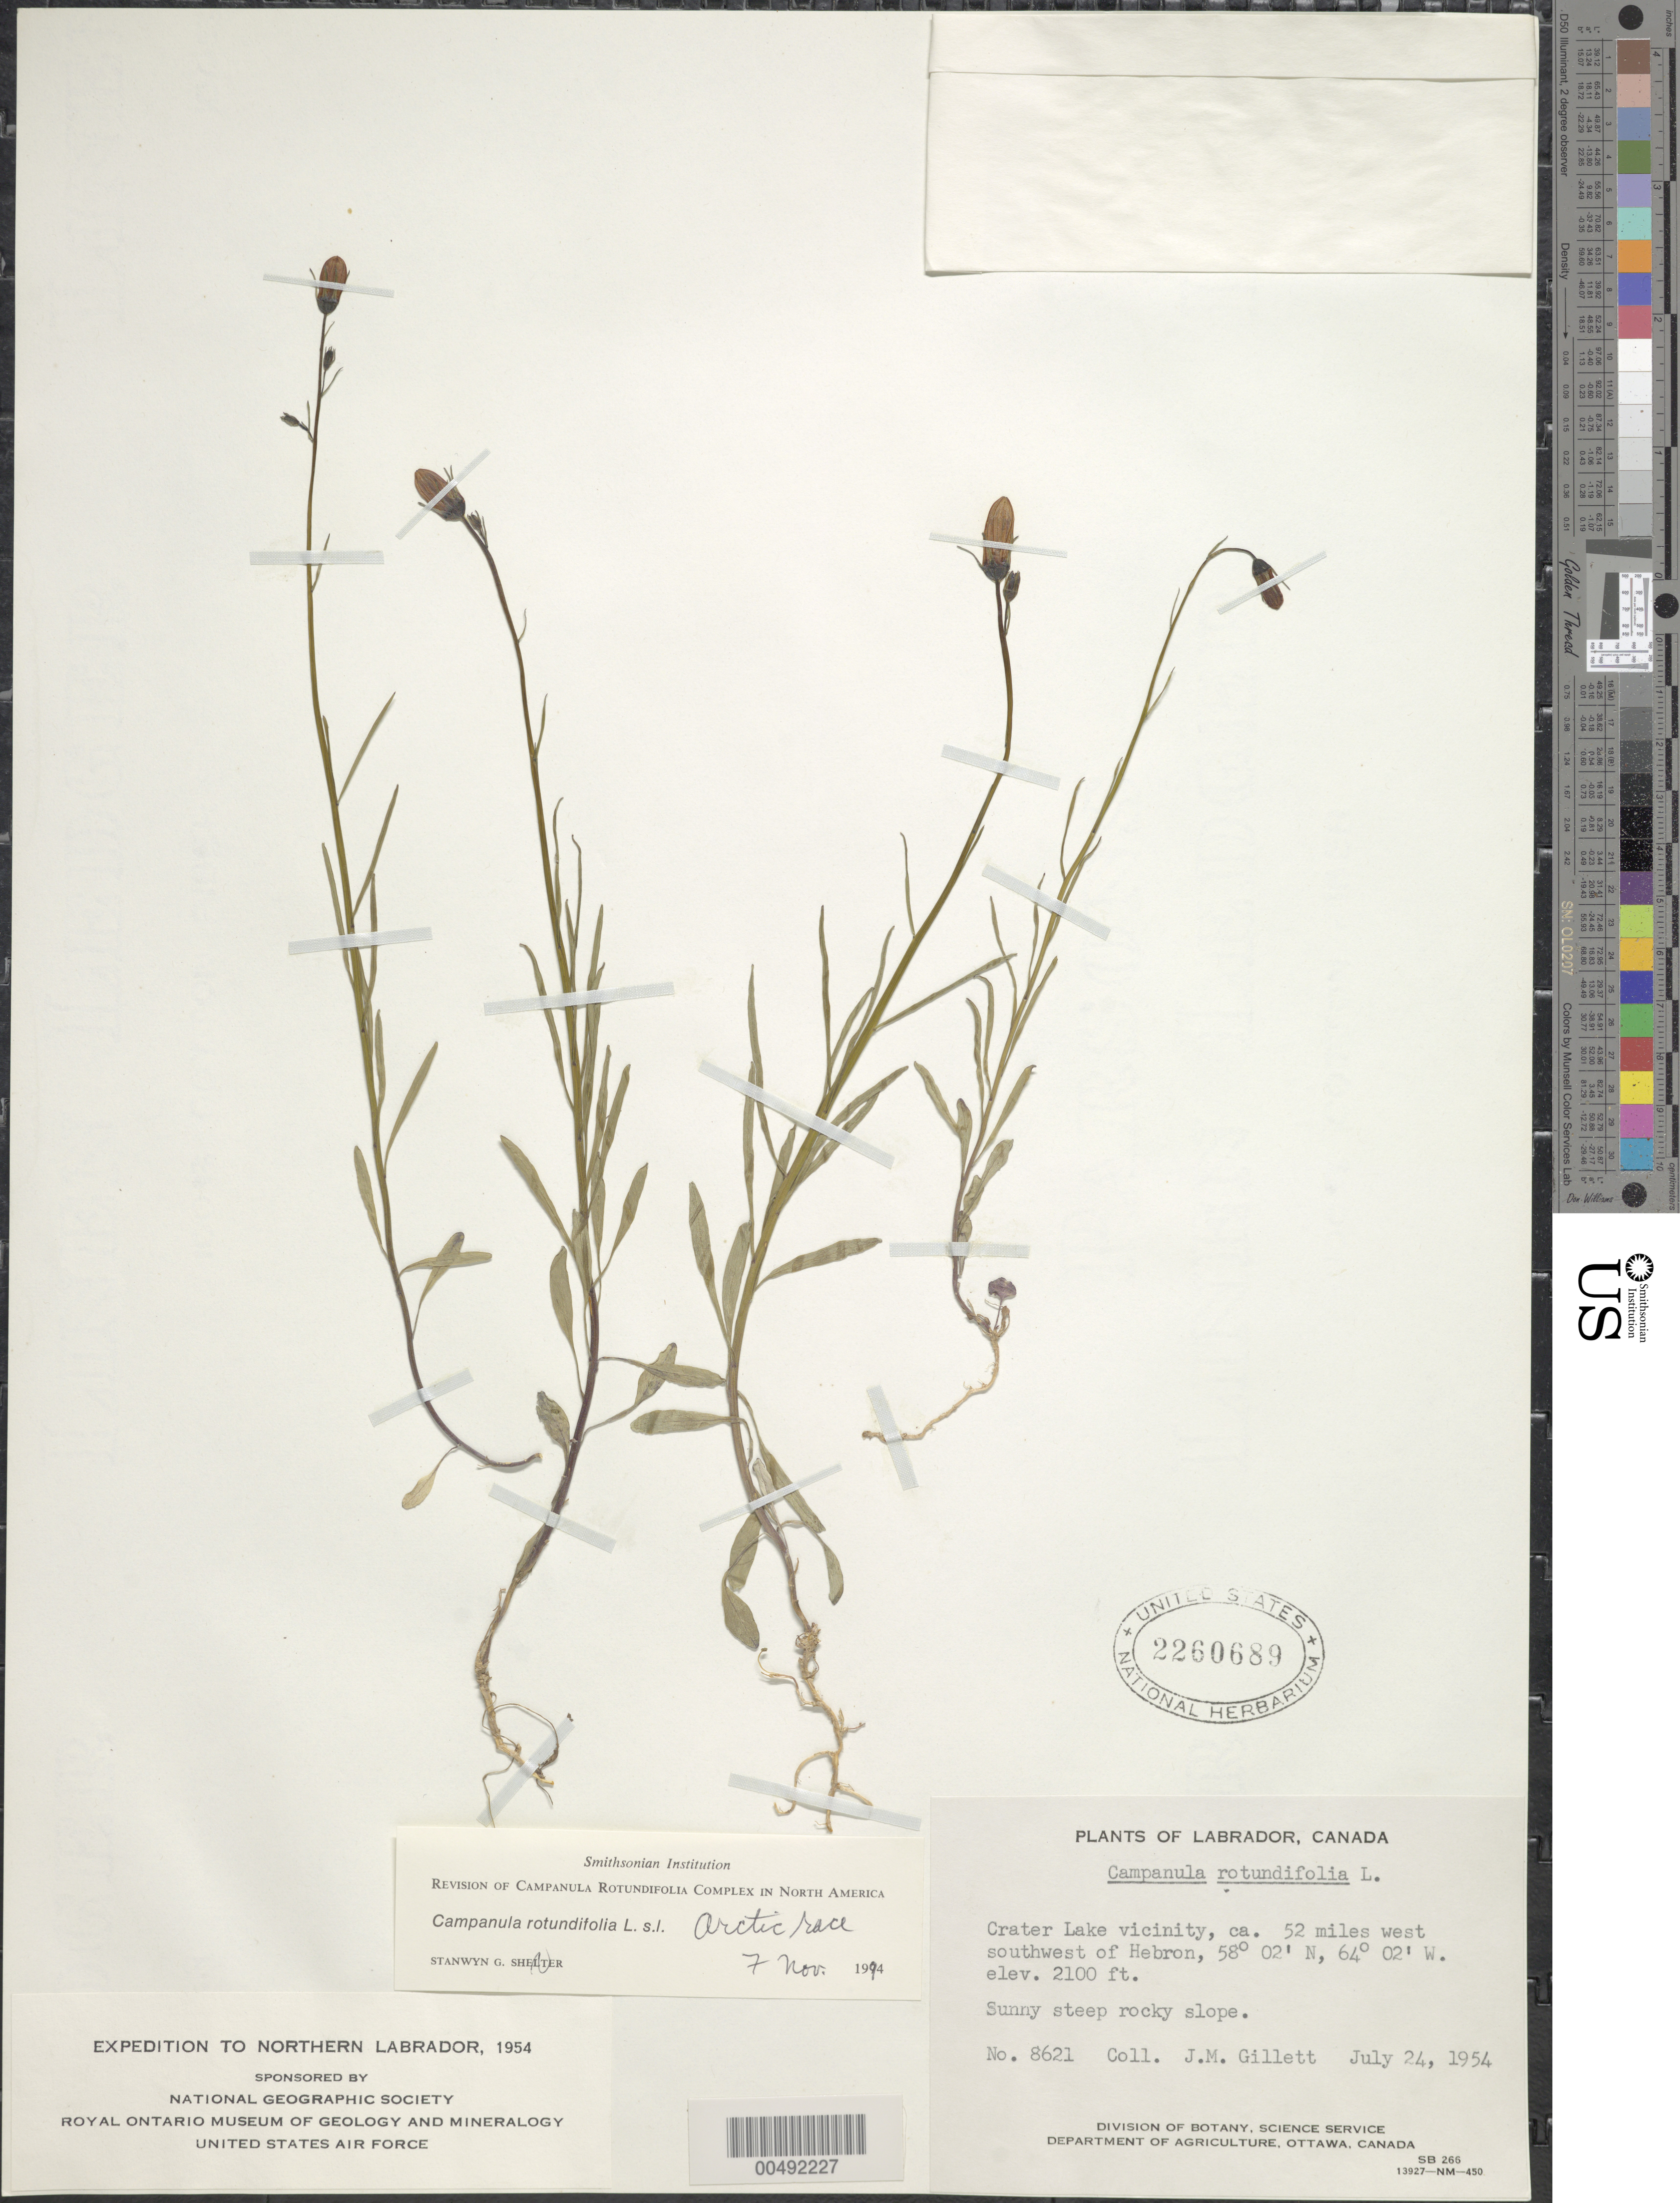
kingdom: Plantae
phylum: Tracheophyta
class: Magnoliopsida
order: Asterales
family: Campanulaceae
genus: Campanula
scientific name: Campanula rotundifolia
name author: L.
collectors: J. Gillett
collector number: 8621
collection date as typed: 24 Jul 1954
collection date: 1954-07-24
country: Canada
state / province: Newfoundland and Labrador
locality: Labrador, Crater Lake vicinity, ca. 52 mi. WSW of Hebron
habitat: sunny steep rocky slope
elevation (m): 640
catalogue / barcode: US 2260689